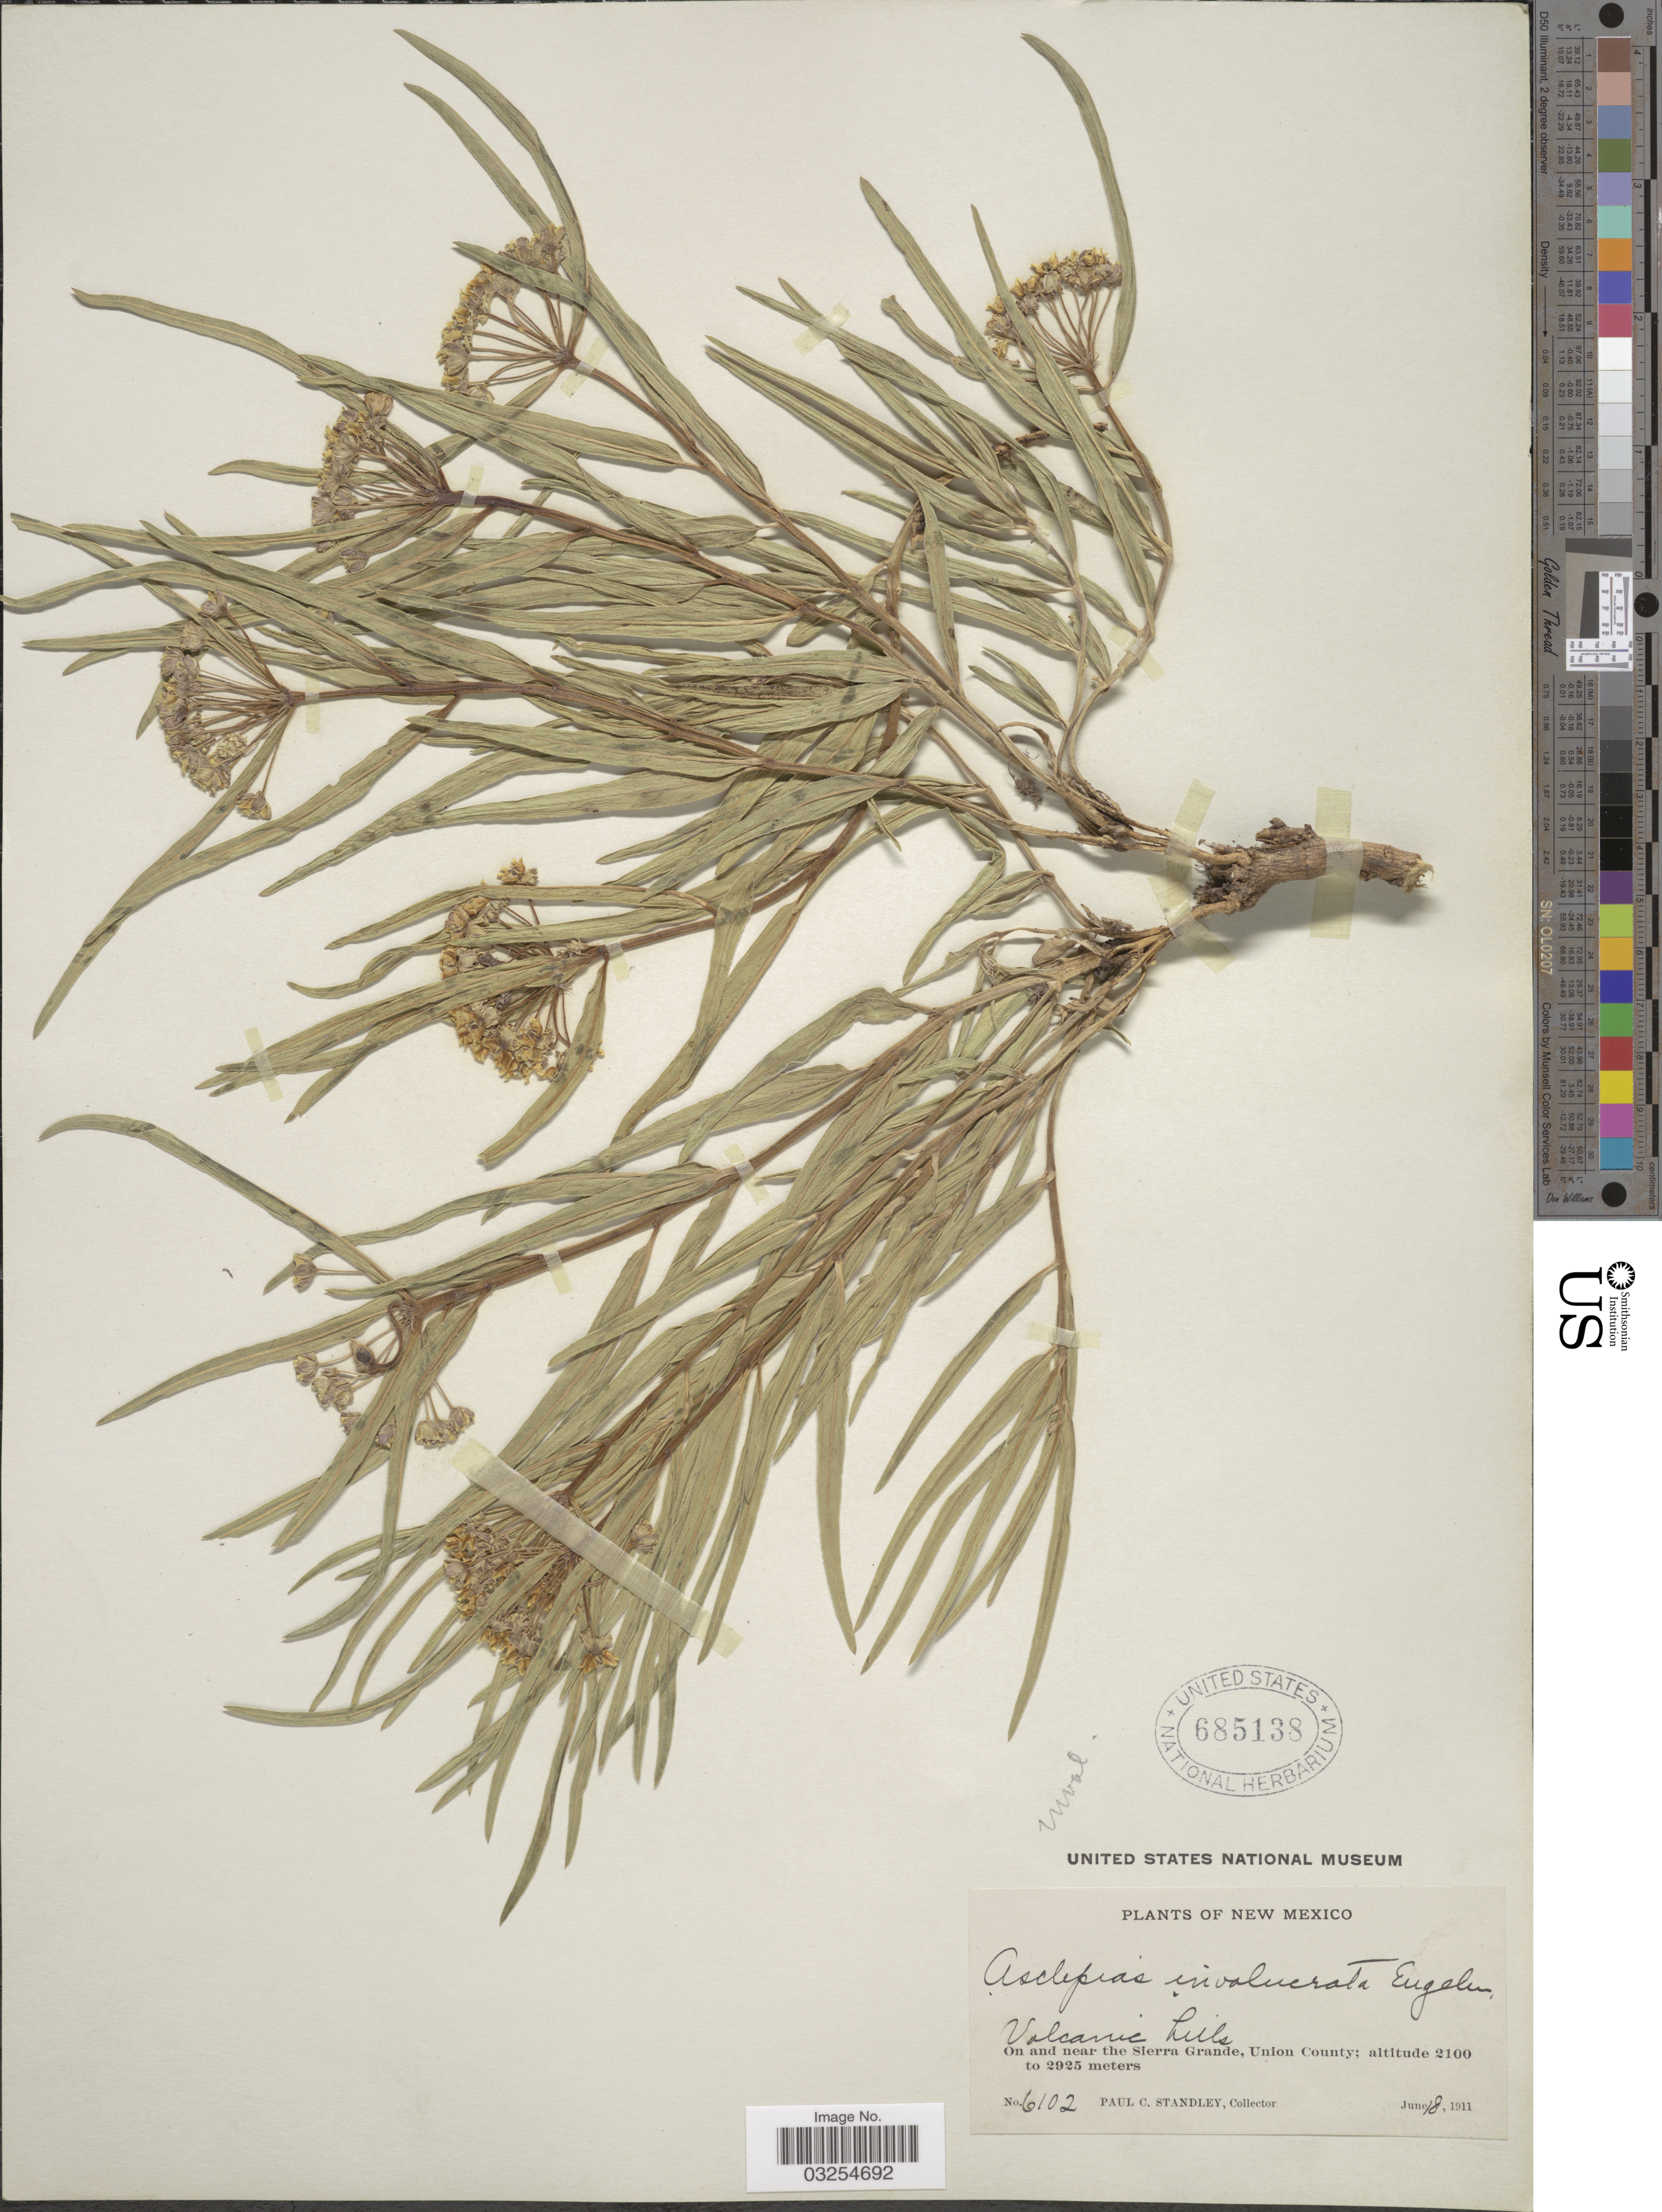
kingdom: Plantae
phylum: Tracheophyta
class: Magnoliopsida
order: Gentianales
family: Apocynaceae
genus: Asclepias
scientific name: Asclepias involucrata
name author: Engelm. ex Torr.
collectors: P. C. Standley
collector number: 6102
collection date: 1911-06-18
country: United States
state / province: New Mexico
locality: Volcanic Hills. On and near the Sierra Grande, Union County.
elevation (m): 2100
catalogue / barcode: US 685138